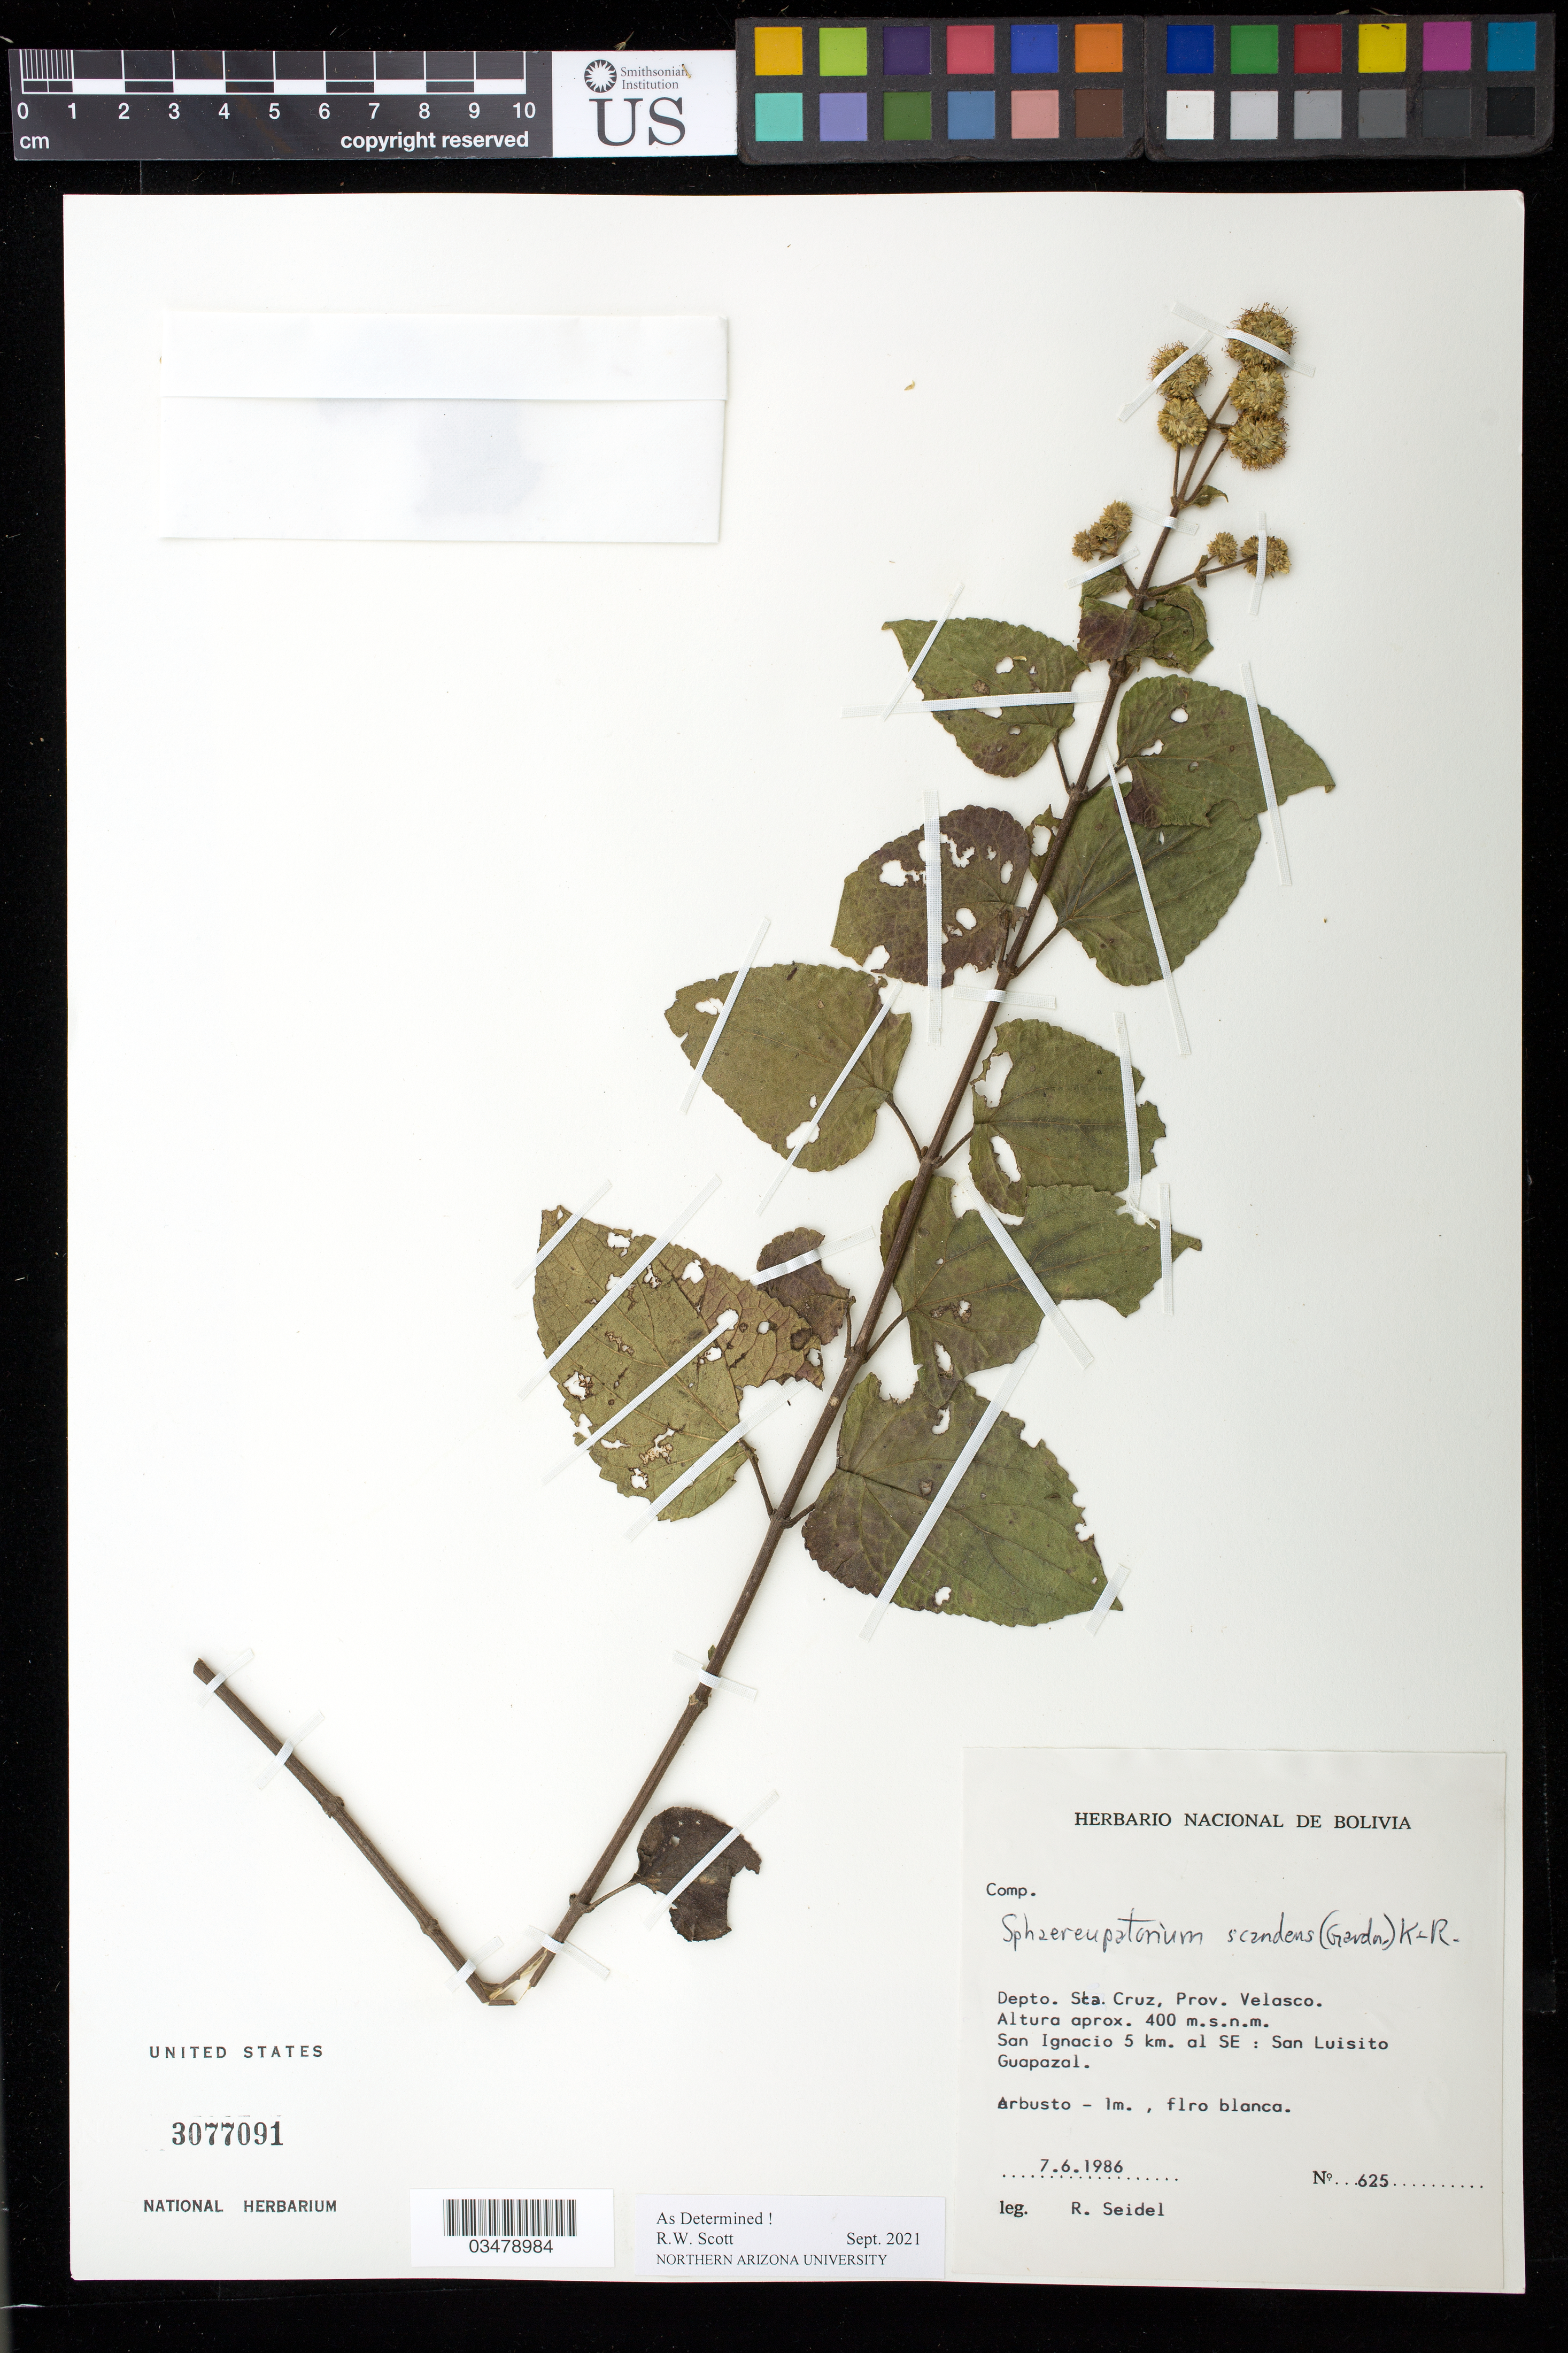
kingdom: Plantae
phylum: Tracheophyta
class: Magnoliopsida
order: Asterales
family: Asteraceae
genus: Sphaereupatorium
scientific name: Sphaereupatorium scandens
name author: (Gardner) R.M. King & H. Rob.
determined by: Scott, R. W.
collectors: R. Seidel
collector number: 625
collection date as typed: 07 Jun 1986 or 06 Jul 1986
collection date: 1986-06-07 or 1986-07-06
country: Bolivia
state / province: Santa Cruz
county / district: Velasco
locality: San Ignacia 5 km al SE: San Luisito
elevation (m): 400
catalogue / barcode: US 3077091